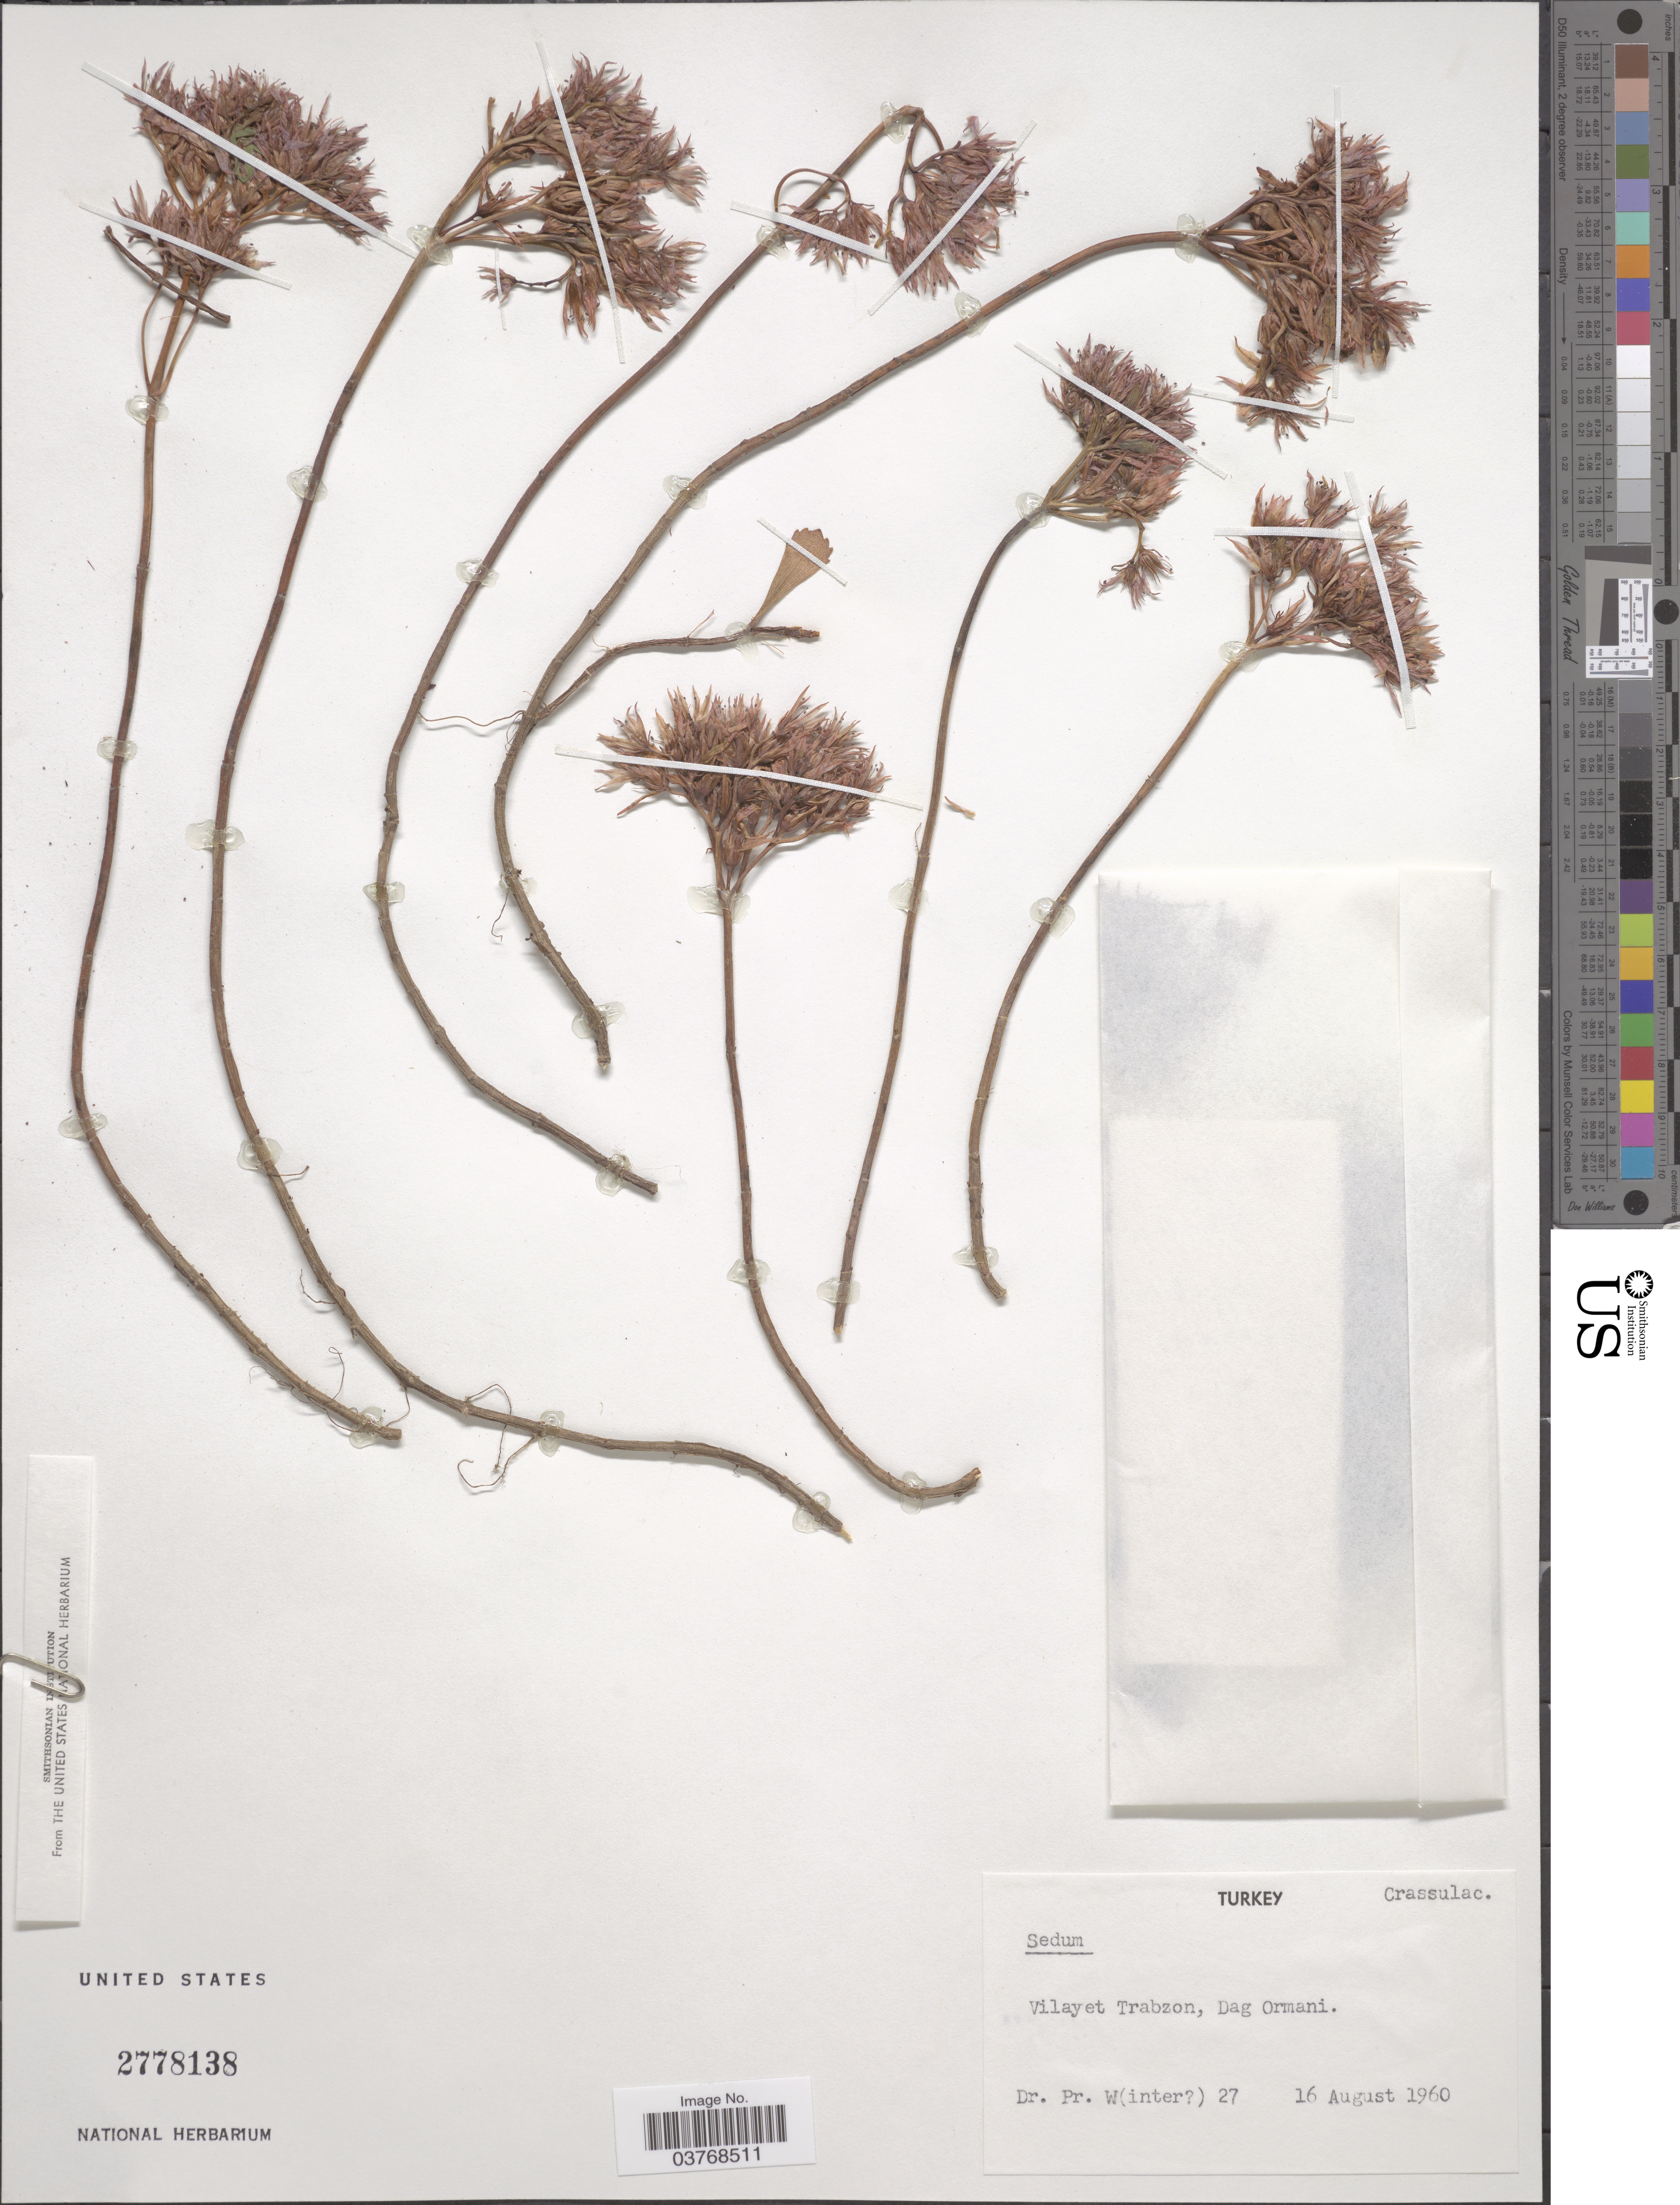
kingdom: Plantae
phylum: Tracheophyta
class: Magnoliopsida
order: Saxifragales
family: Crassulaceae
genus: Sedum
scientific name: Sedum sp.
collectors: P. Winter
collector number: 27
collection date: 1960-08-16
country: Turkey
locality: Vilayet Trabzon, Dag Ormani.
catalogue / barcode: US 2778138